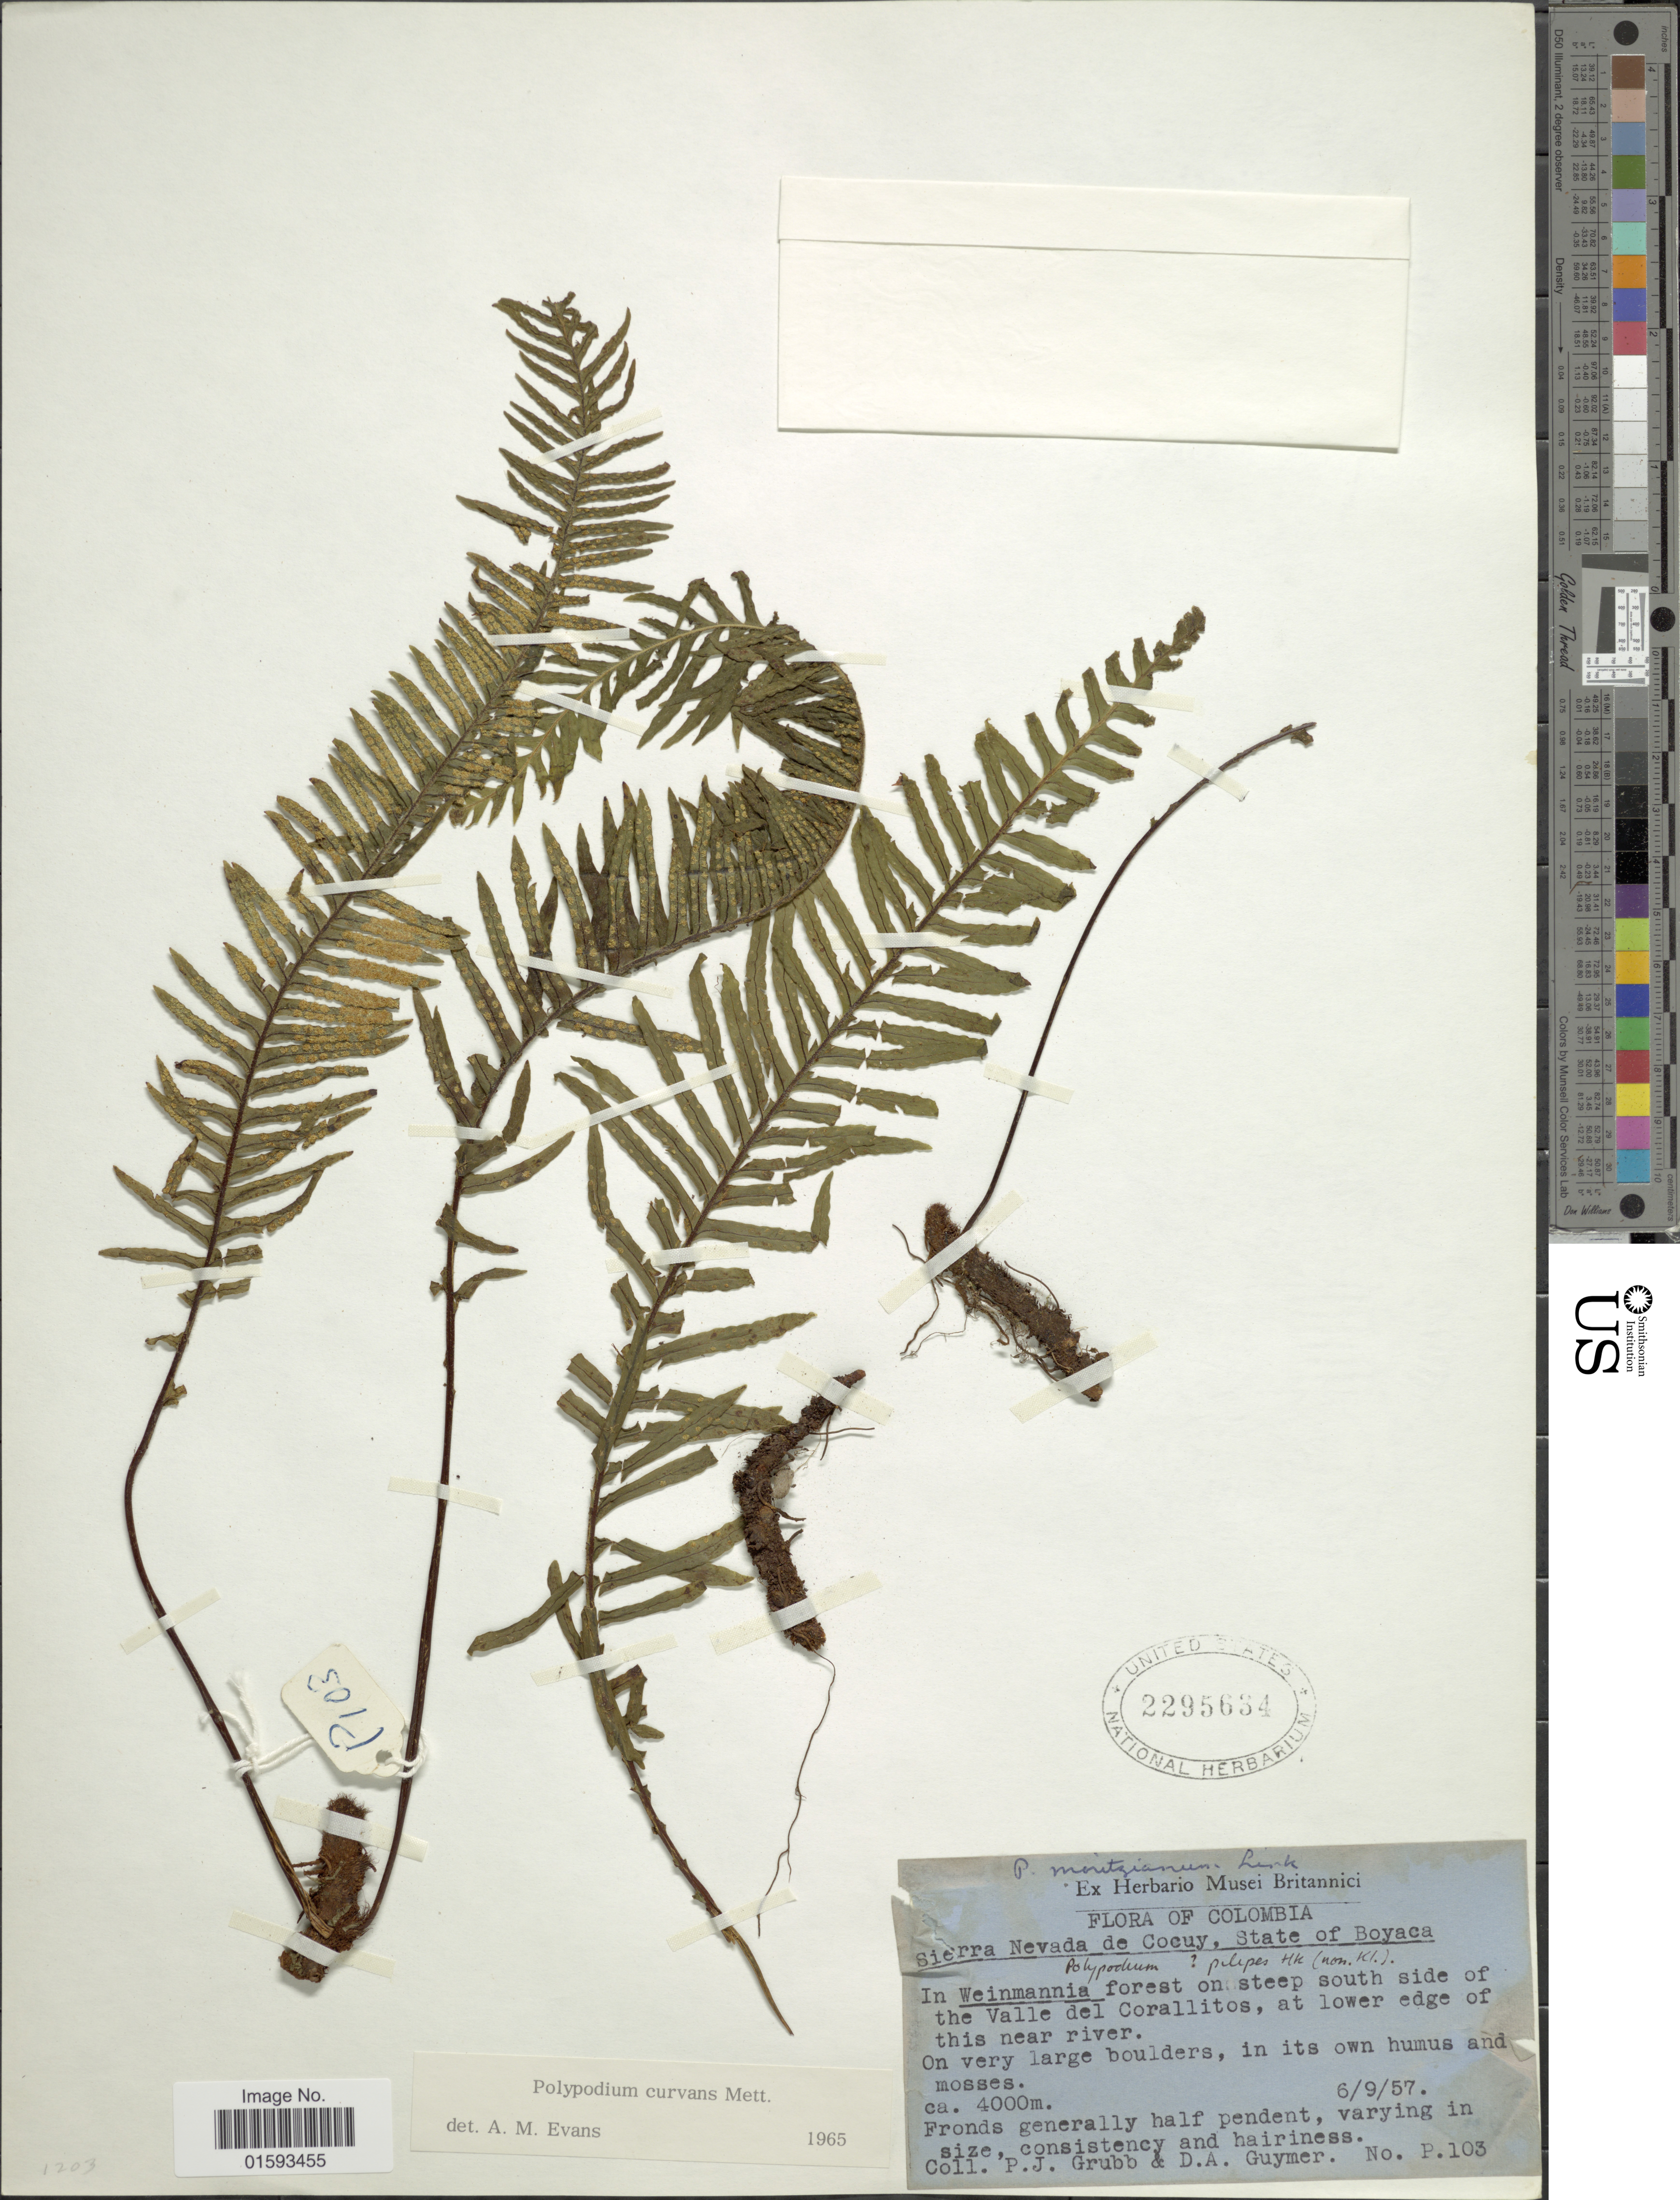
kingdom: Plantae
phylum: Tracheophyta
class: Polypodiopsida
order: Polypodiales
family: Polypodiaceae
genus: Pecluma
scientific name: Pecluma curvans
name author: (Mett.) Price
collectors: P. J. Grubb & D. Guymer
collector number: P103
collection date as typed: Transcribed d/m/y: 6/9/57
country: Colombia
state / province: Boyacá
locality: Sierra Nevada de Cocuy, In Weinmannia forest on steep south side of the Valle del Corallitos, at lower edge of this near river. On very large boulders, in its own humus and mosses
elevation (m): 4000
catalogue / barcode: US 2295634